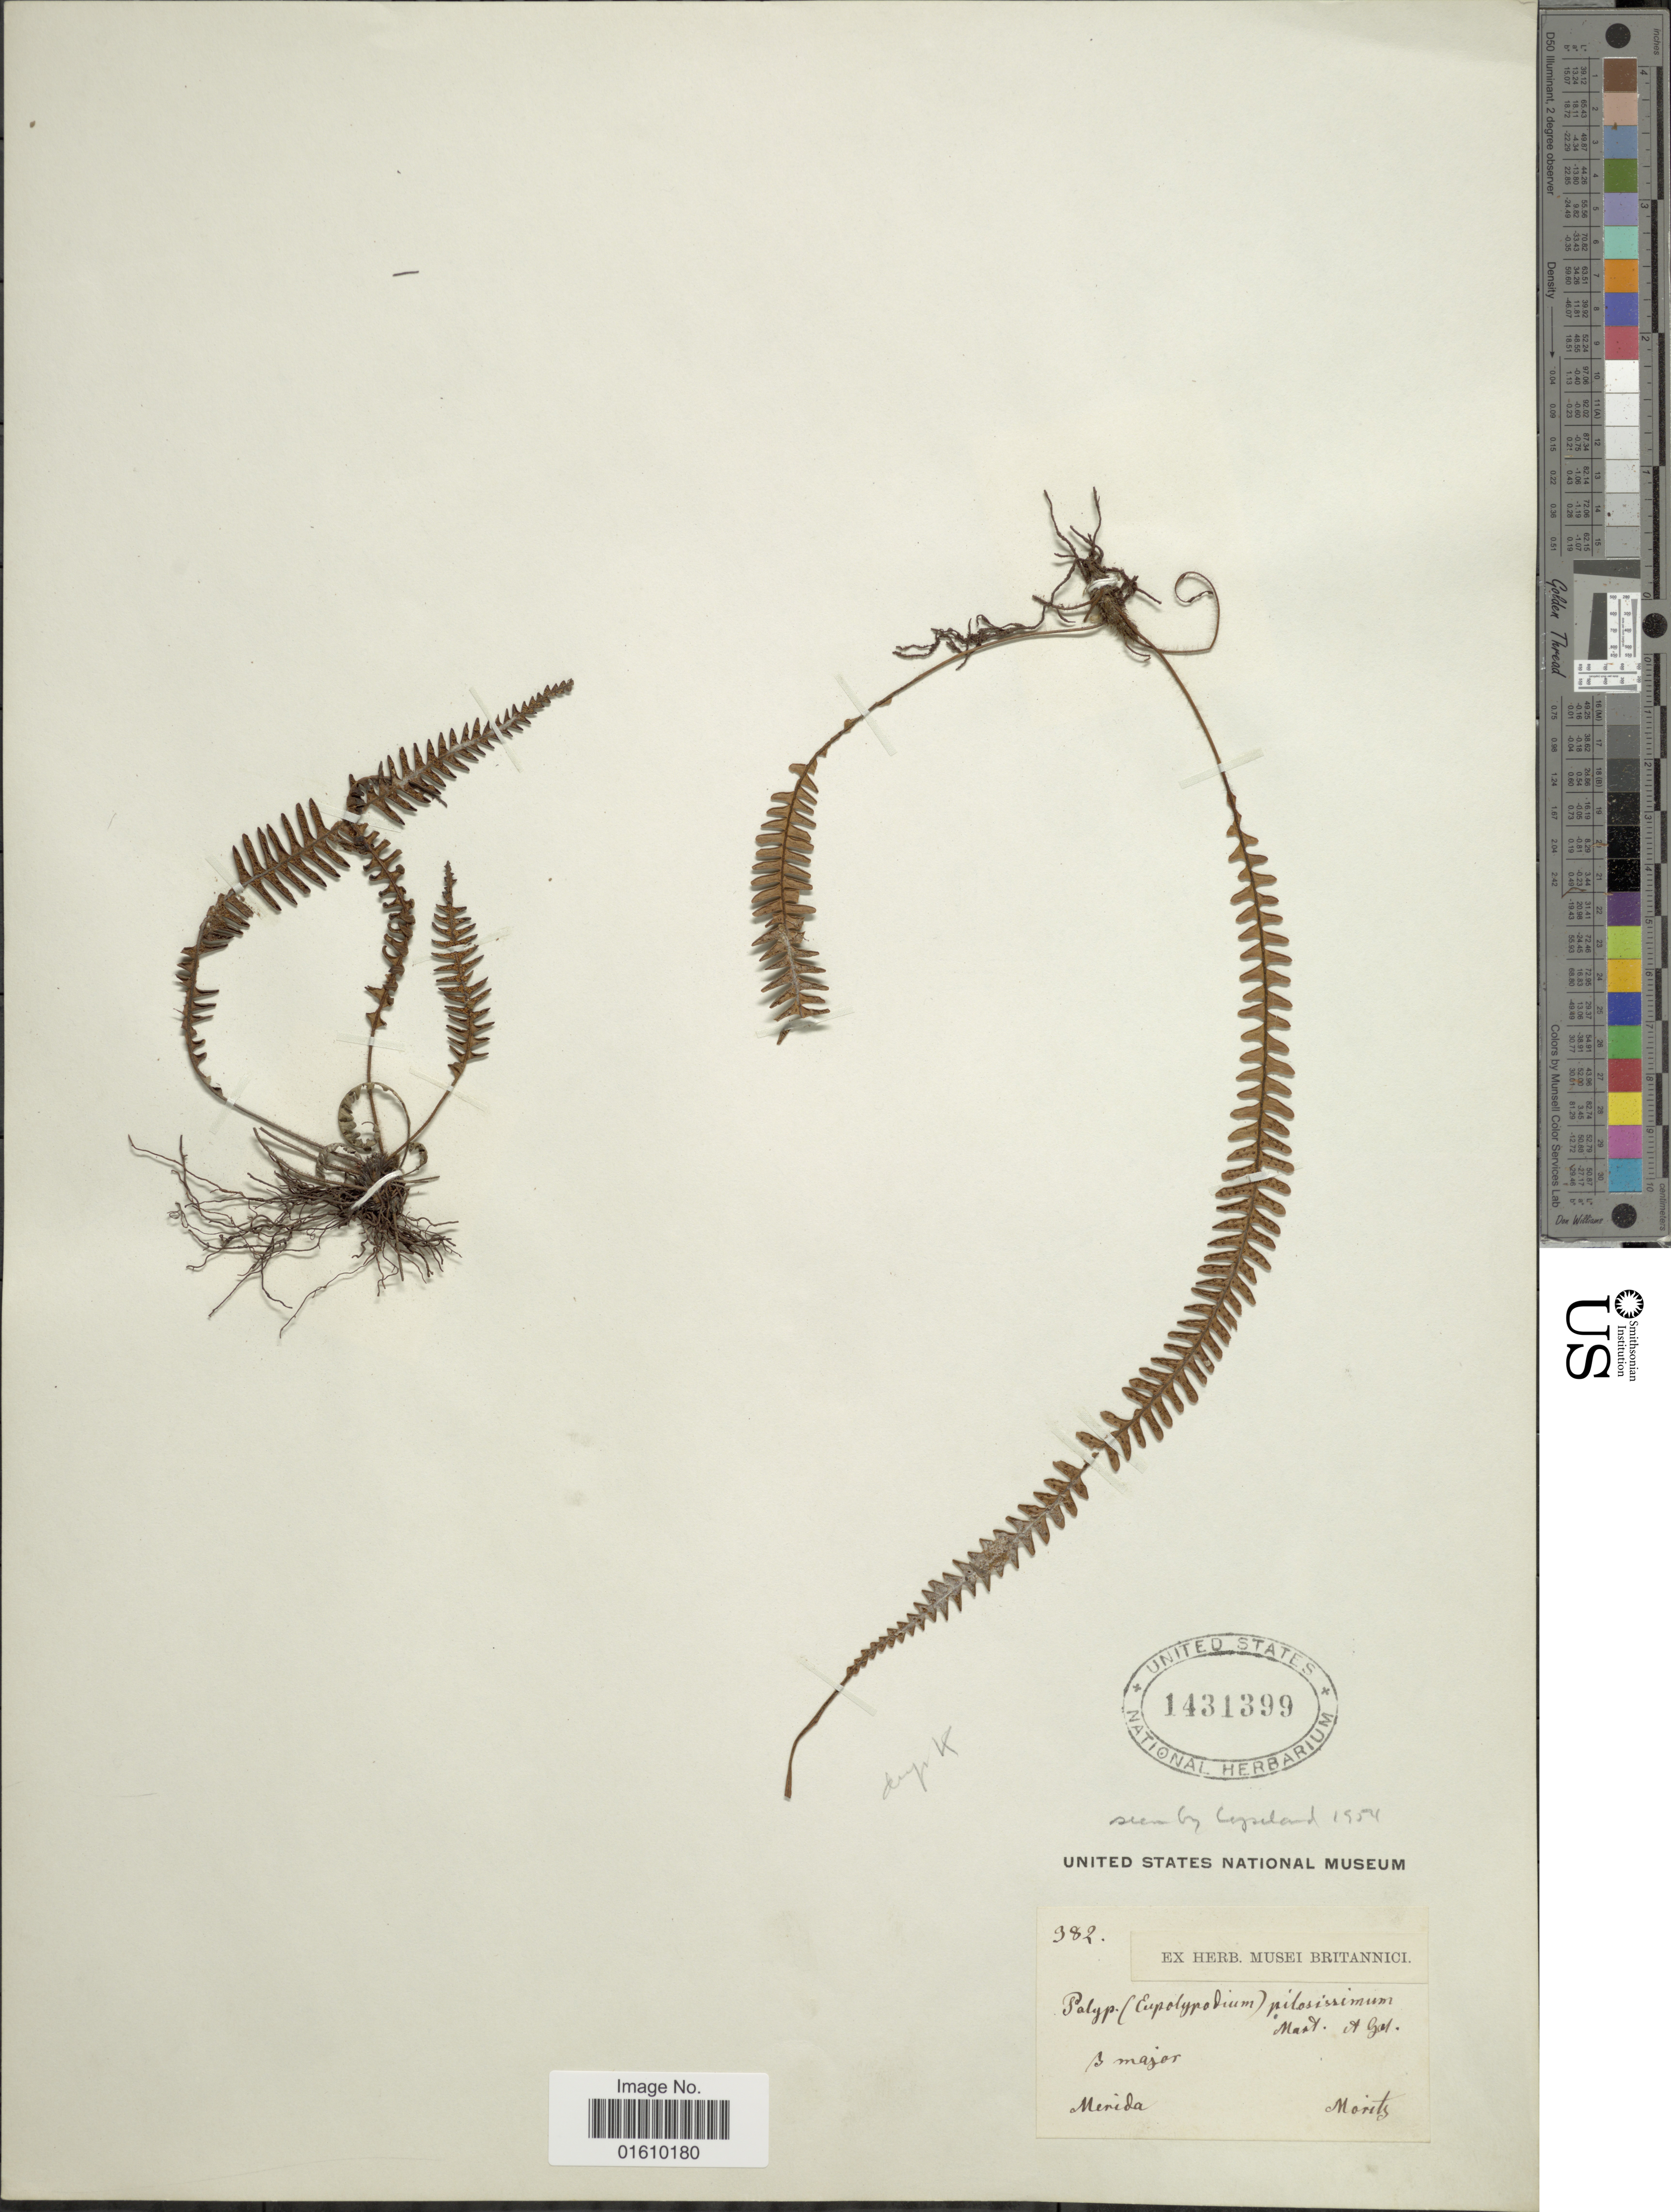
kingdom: Plantae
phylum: Tracheophyta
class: Polypodiopsida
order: Polypodiales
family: Polypodiaceae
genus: Melpomene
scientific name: Melpomene pilosissima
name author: (M. Martens & Galeotti) A.R. Sm. & R.C. Moran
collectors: Moritz, --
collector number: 382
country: Venezuela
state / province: Mérida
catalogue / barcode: US 1431399